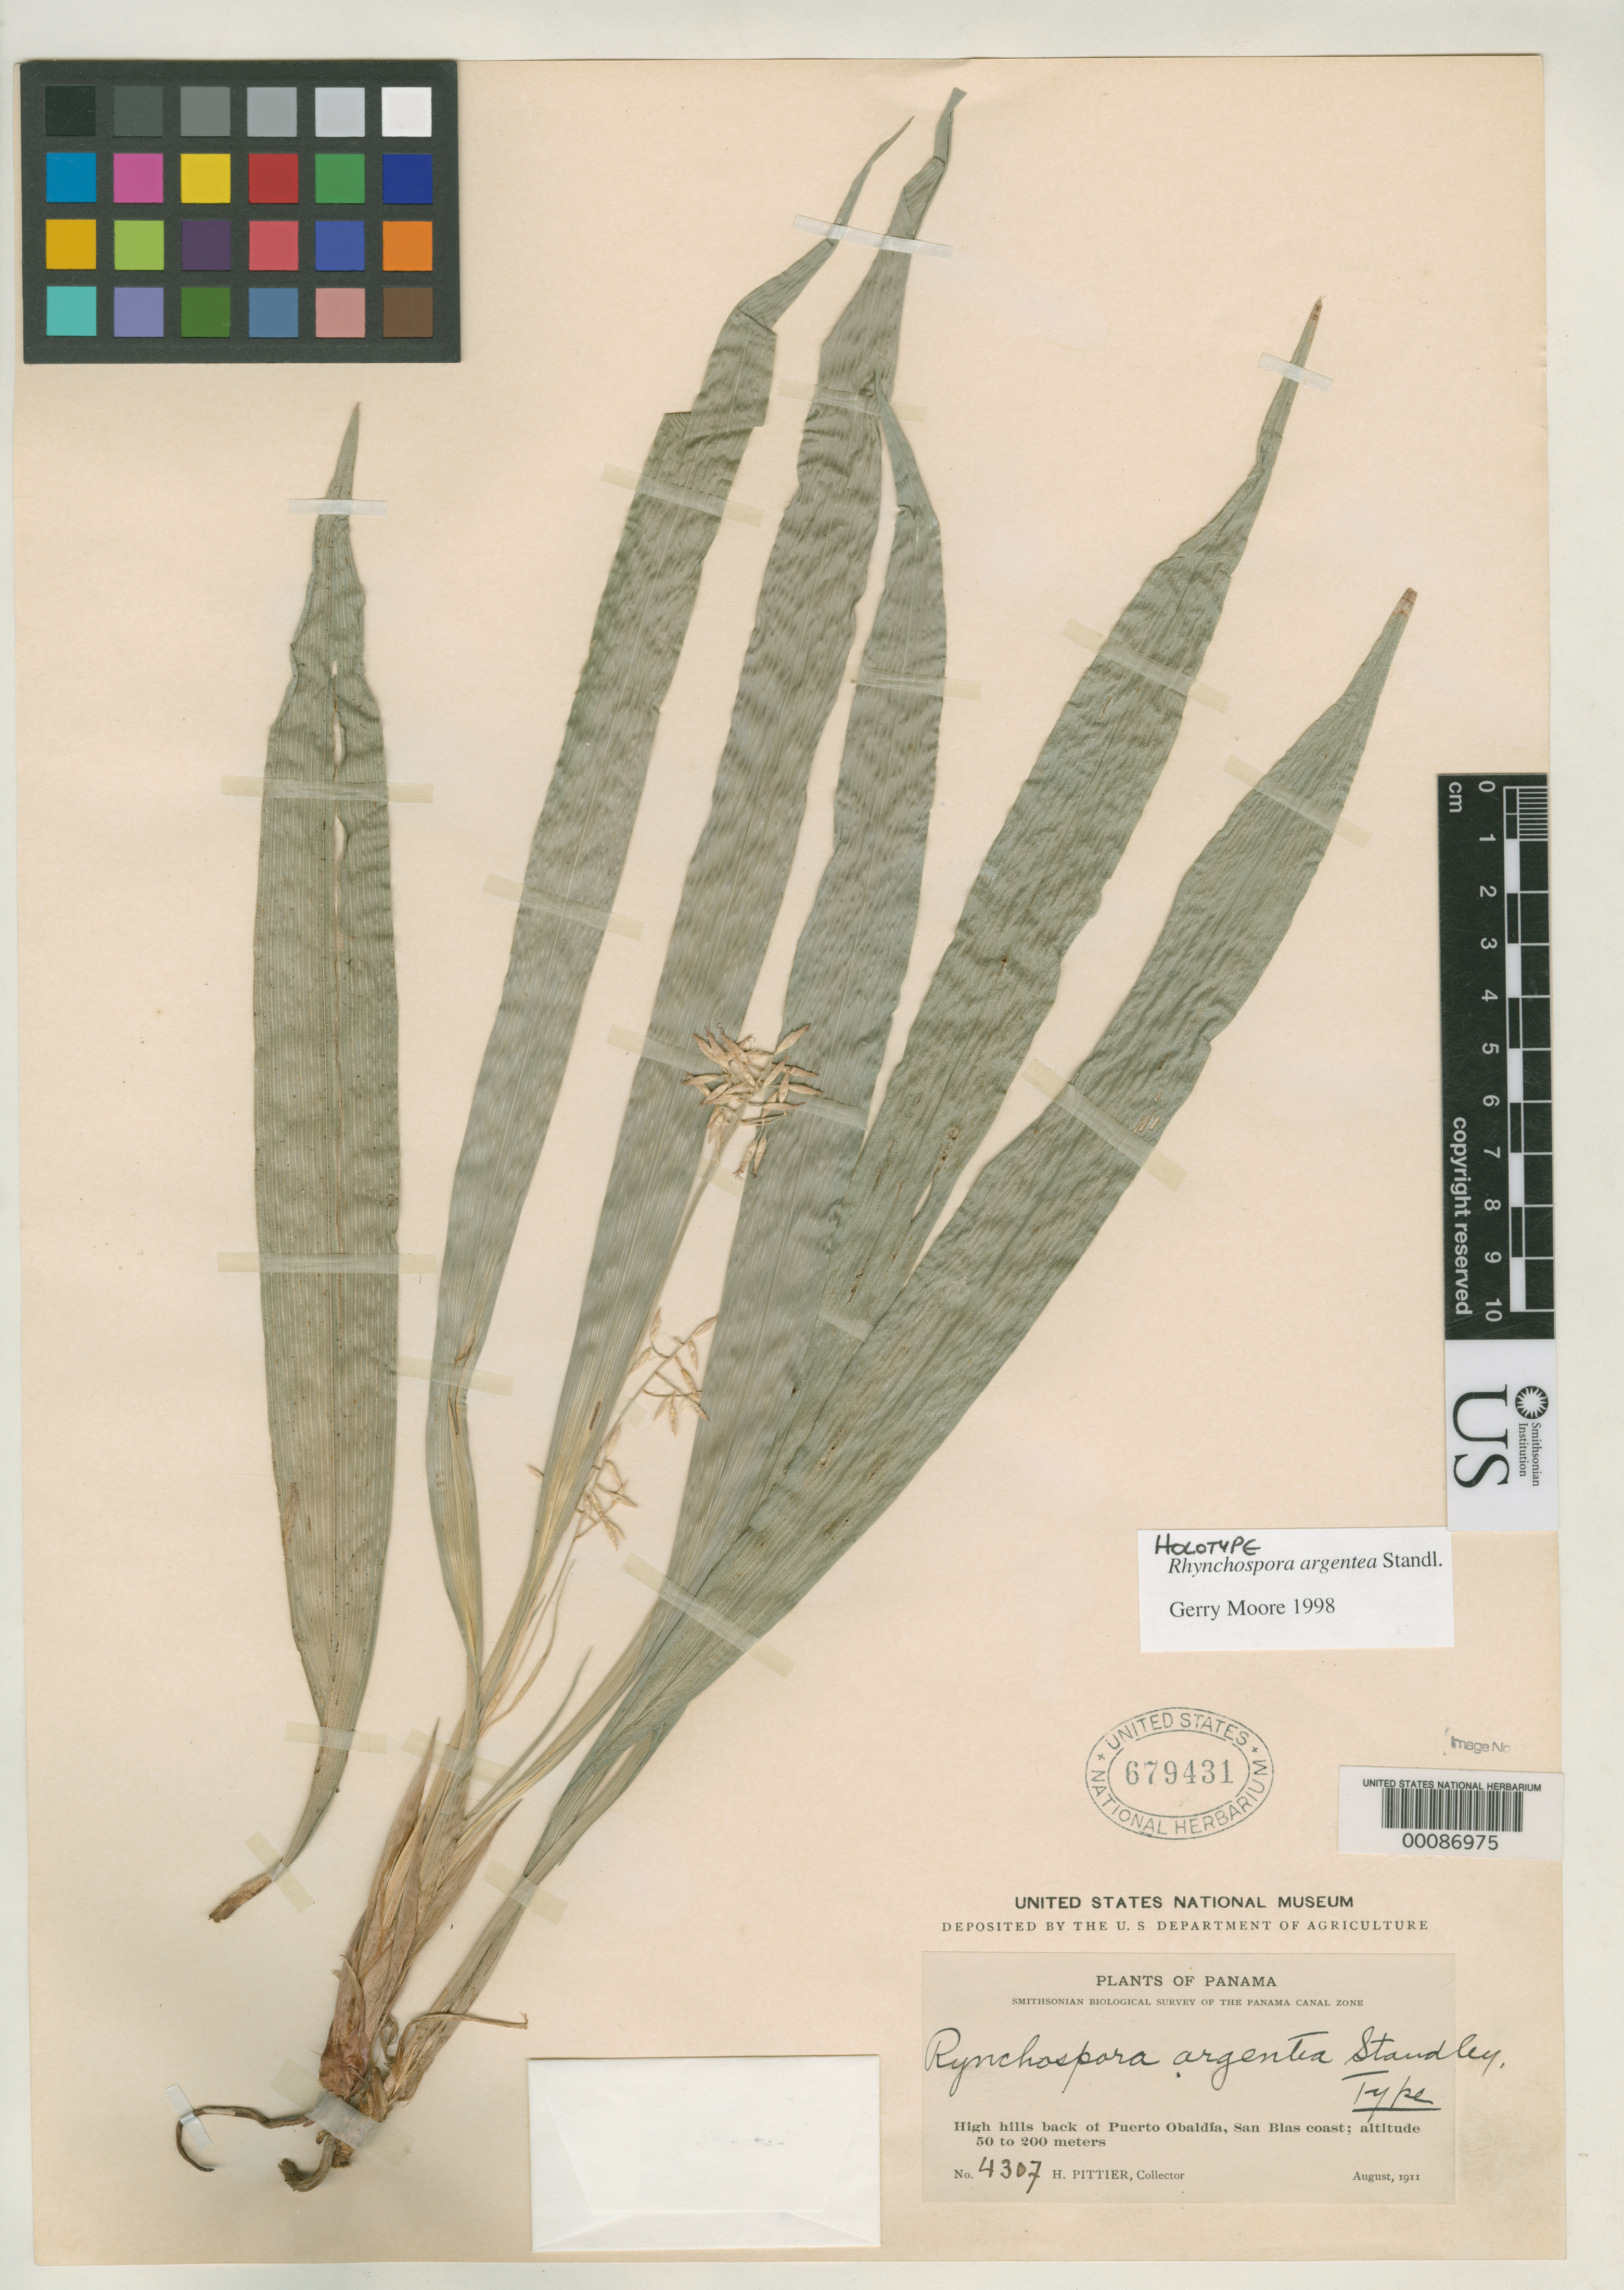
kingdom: Plantae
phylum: Tracheophyta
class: Liliopsida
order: Poales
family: Cyperaceae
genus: Rhynchospora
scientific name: Rhynchospora argentea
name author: Standl.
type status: Holotype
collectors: H. F. Pittier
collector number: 4307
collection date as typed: Aug 1911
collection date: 1911-08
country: Panama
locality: Puerto Obaldia, San Blas coast.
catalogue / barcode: US 679431